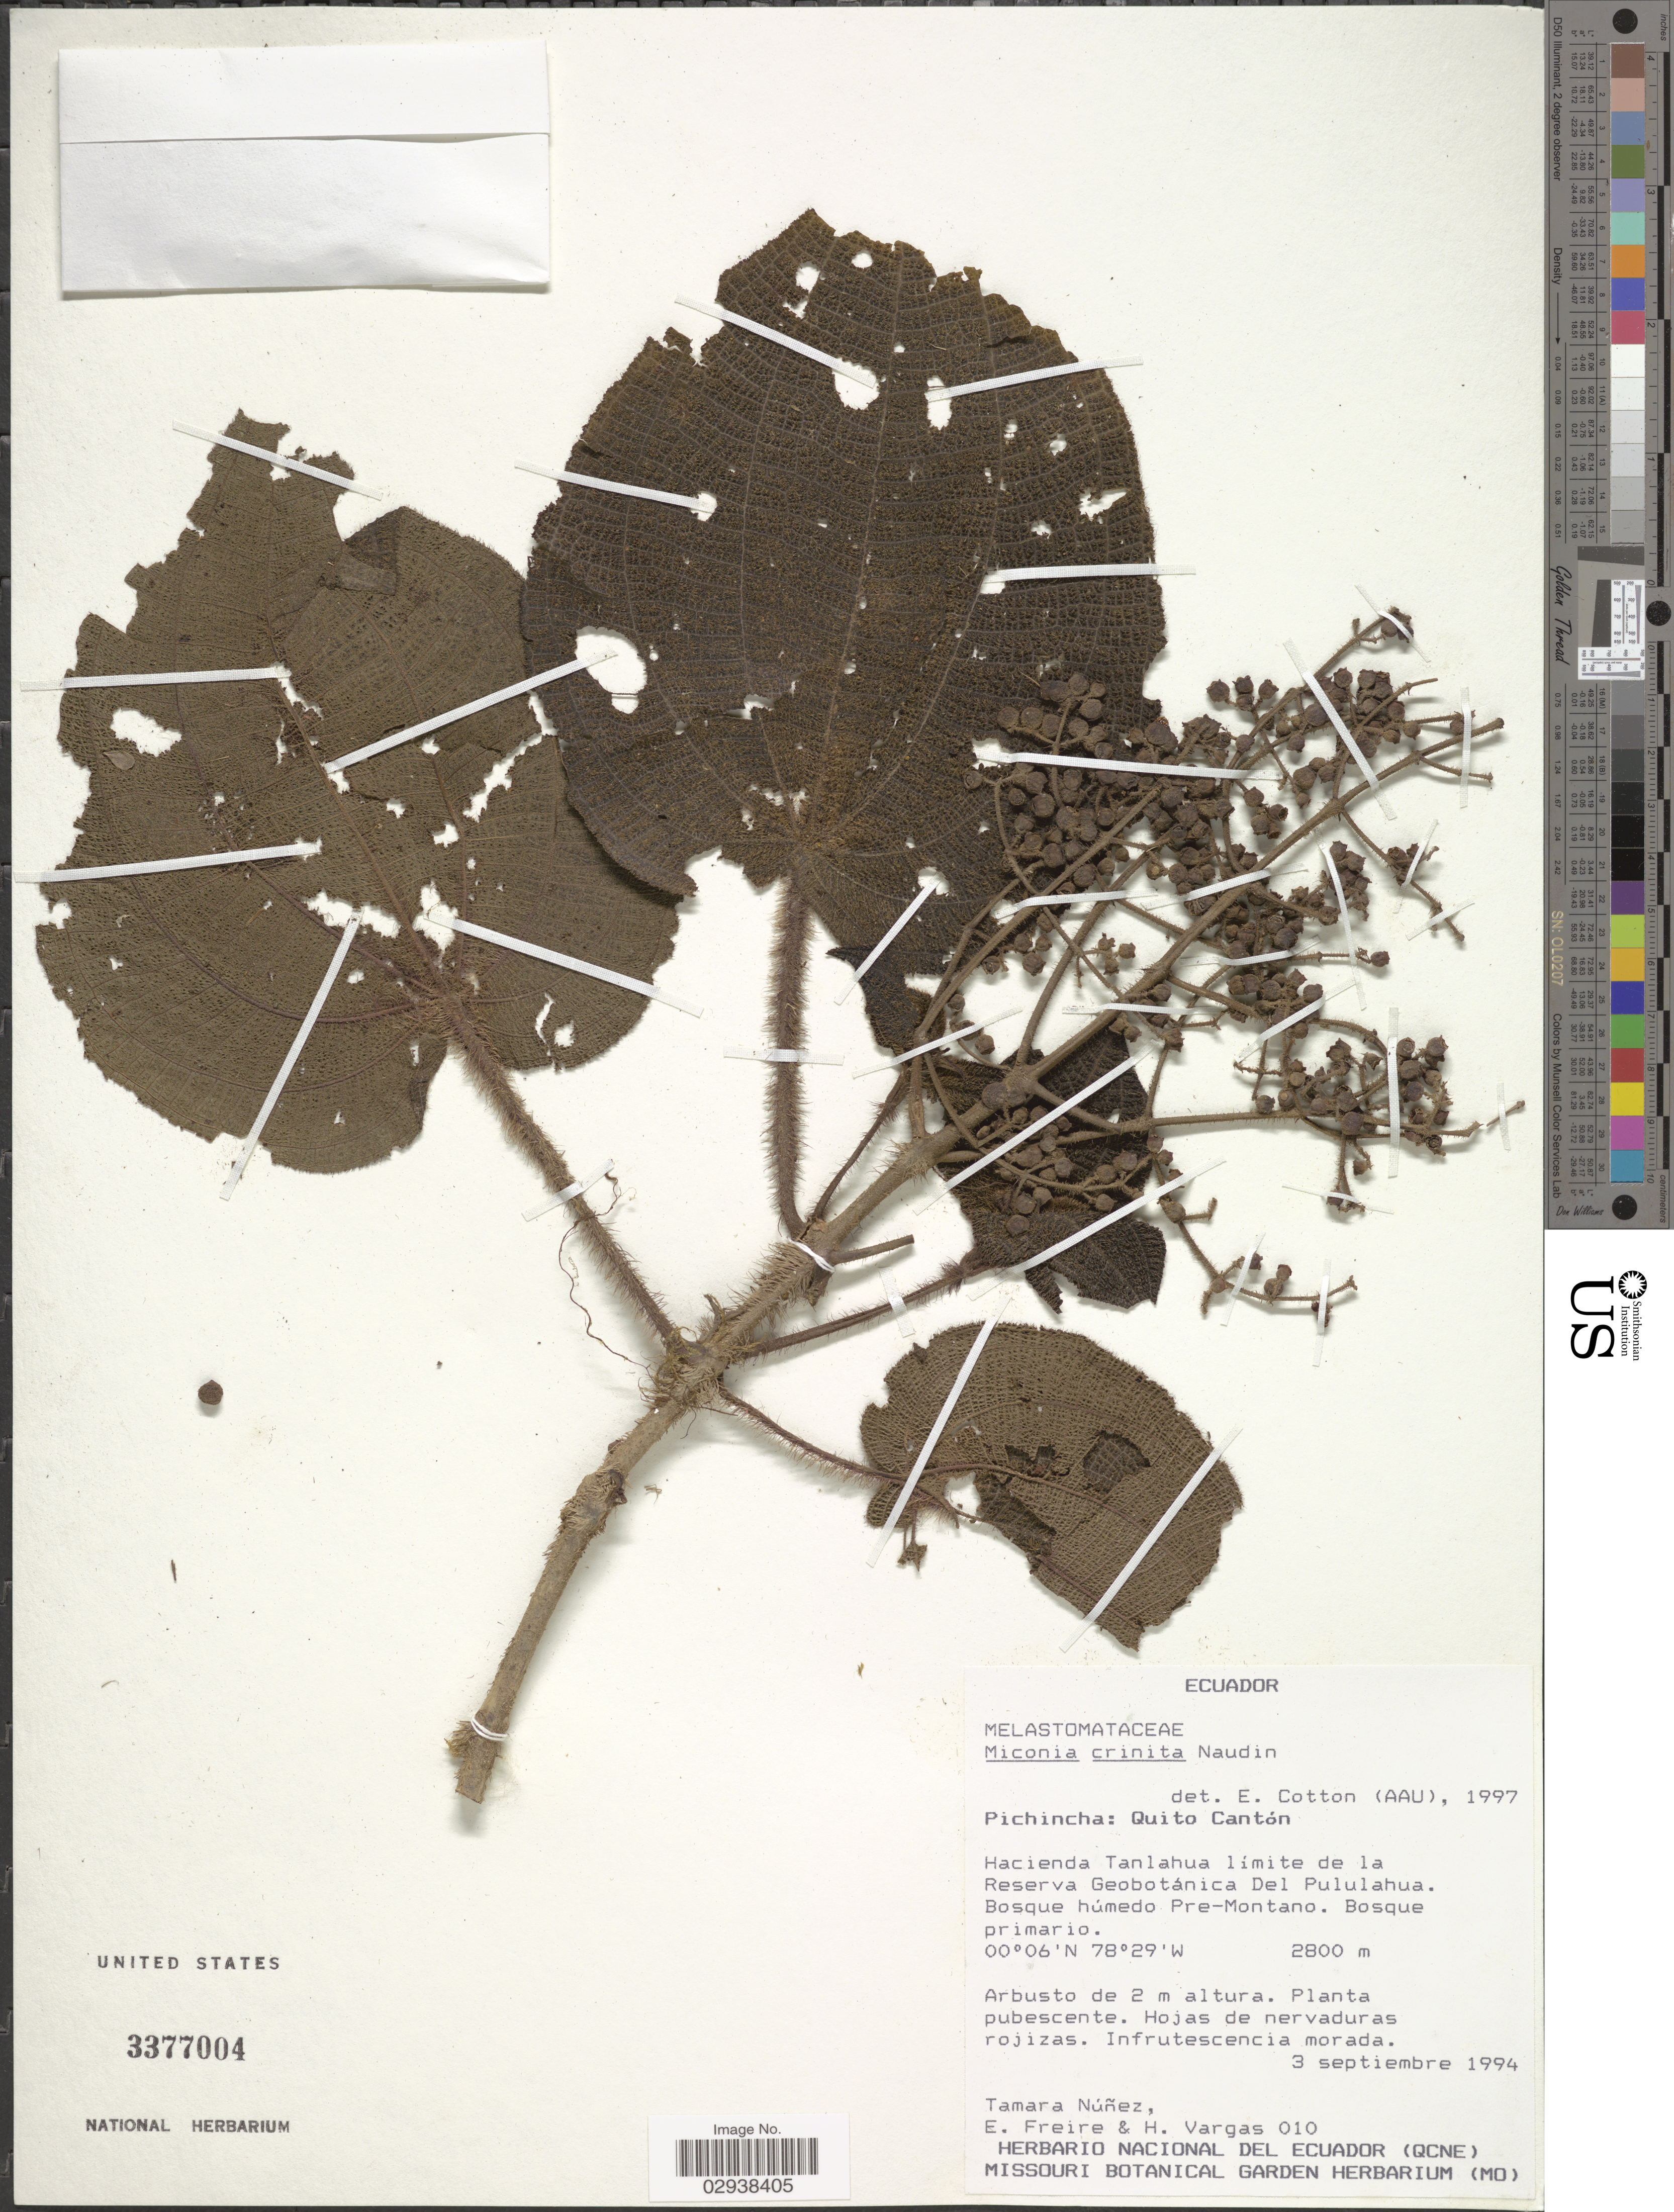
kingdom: Plantae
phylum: Tracheophyta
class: Magnoliopsida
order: Myrtales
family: Melastomataceae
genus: Miconia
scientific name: Miconia crinita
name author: Naudin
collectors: T. Núñez, E. Freire & H. Vargas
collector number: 010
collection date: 1994-09-03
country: Ecuador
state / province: Pichincha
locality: Pichincha: Quito Cantón, Hacienda Tanlahua límite de la Reserva Geobotánica Del Pululahua.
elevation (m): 2800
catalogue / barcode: US 3377004